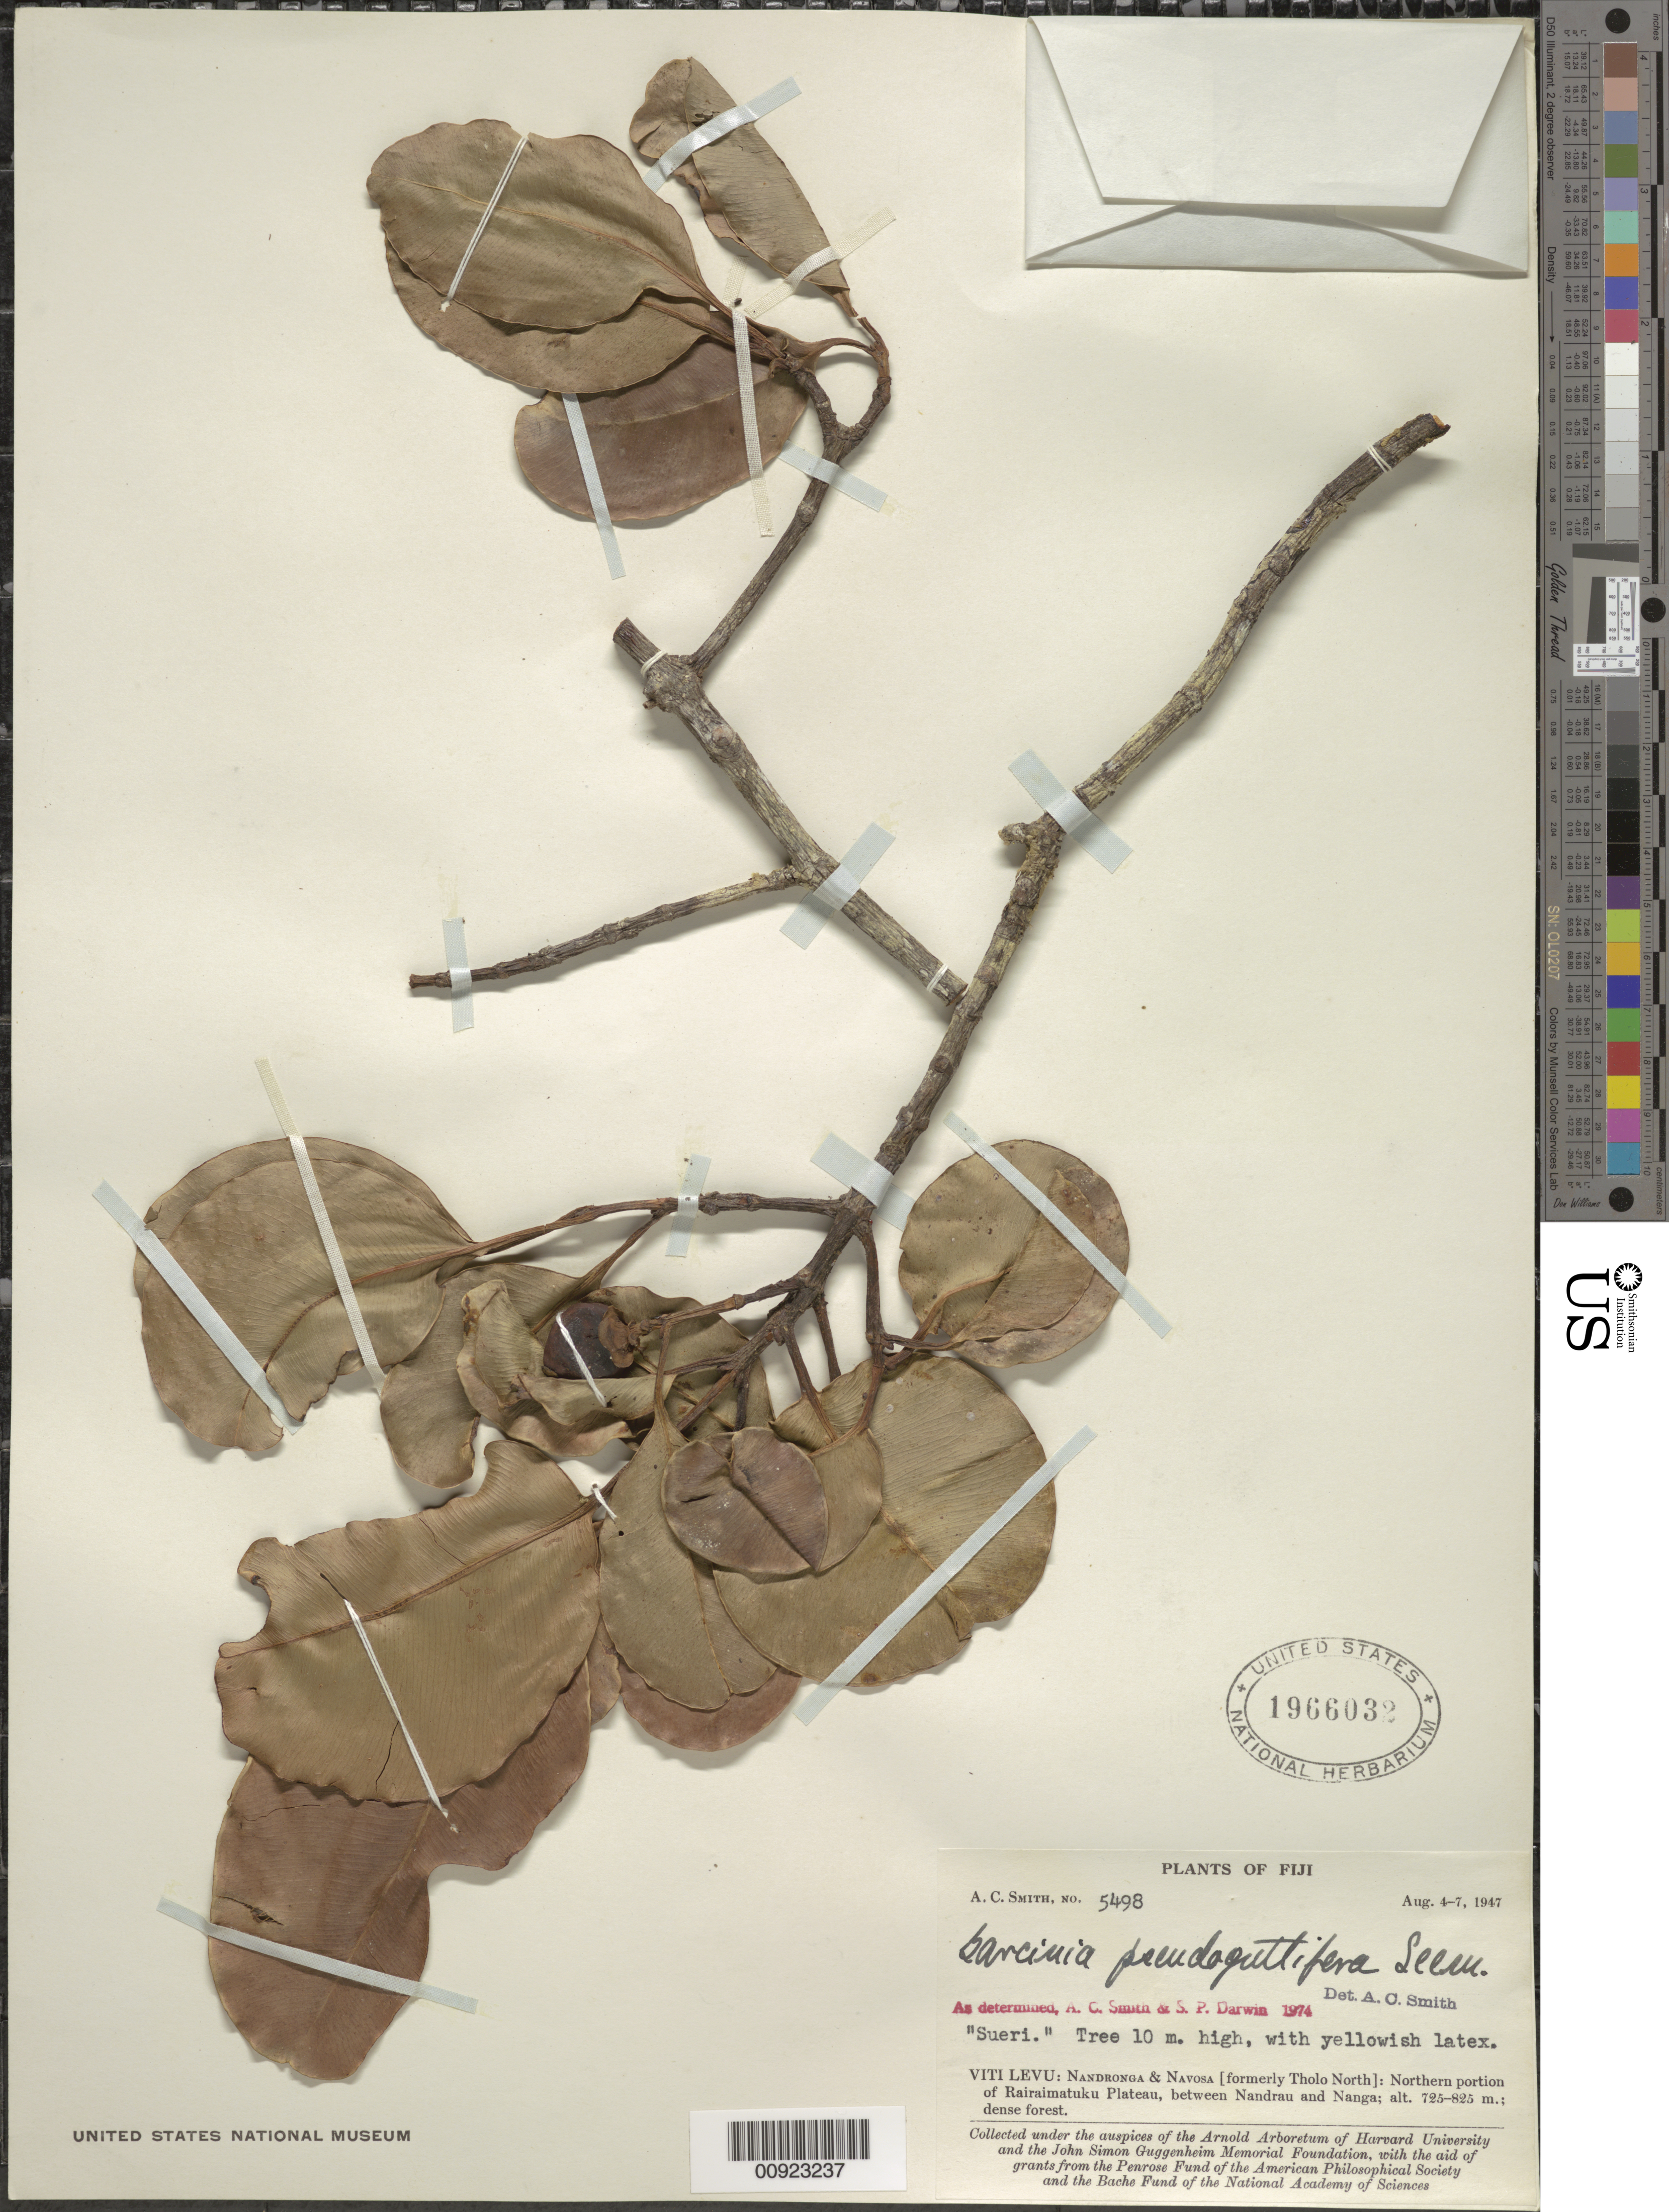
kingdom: Plantae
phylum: Tracheophyta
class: Magnoliopsida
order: Malpighiales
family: Clusiaceae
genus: Garcinia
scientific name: Garcinia pseudoguttifera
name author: Seem.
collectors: C. A. Smith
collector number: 5498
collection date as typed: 04 Aug 1947 to 07 Aug 1947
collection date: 1947-08-04/1947-08-07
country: Fiji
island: Viti Levu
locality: Northern portion of Rairaimatuku Plateau, between Nandrau and Nanga.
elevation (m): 725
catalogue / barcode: US 1966032